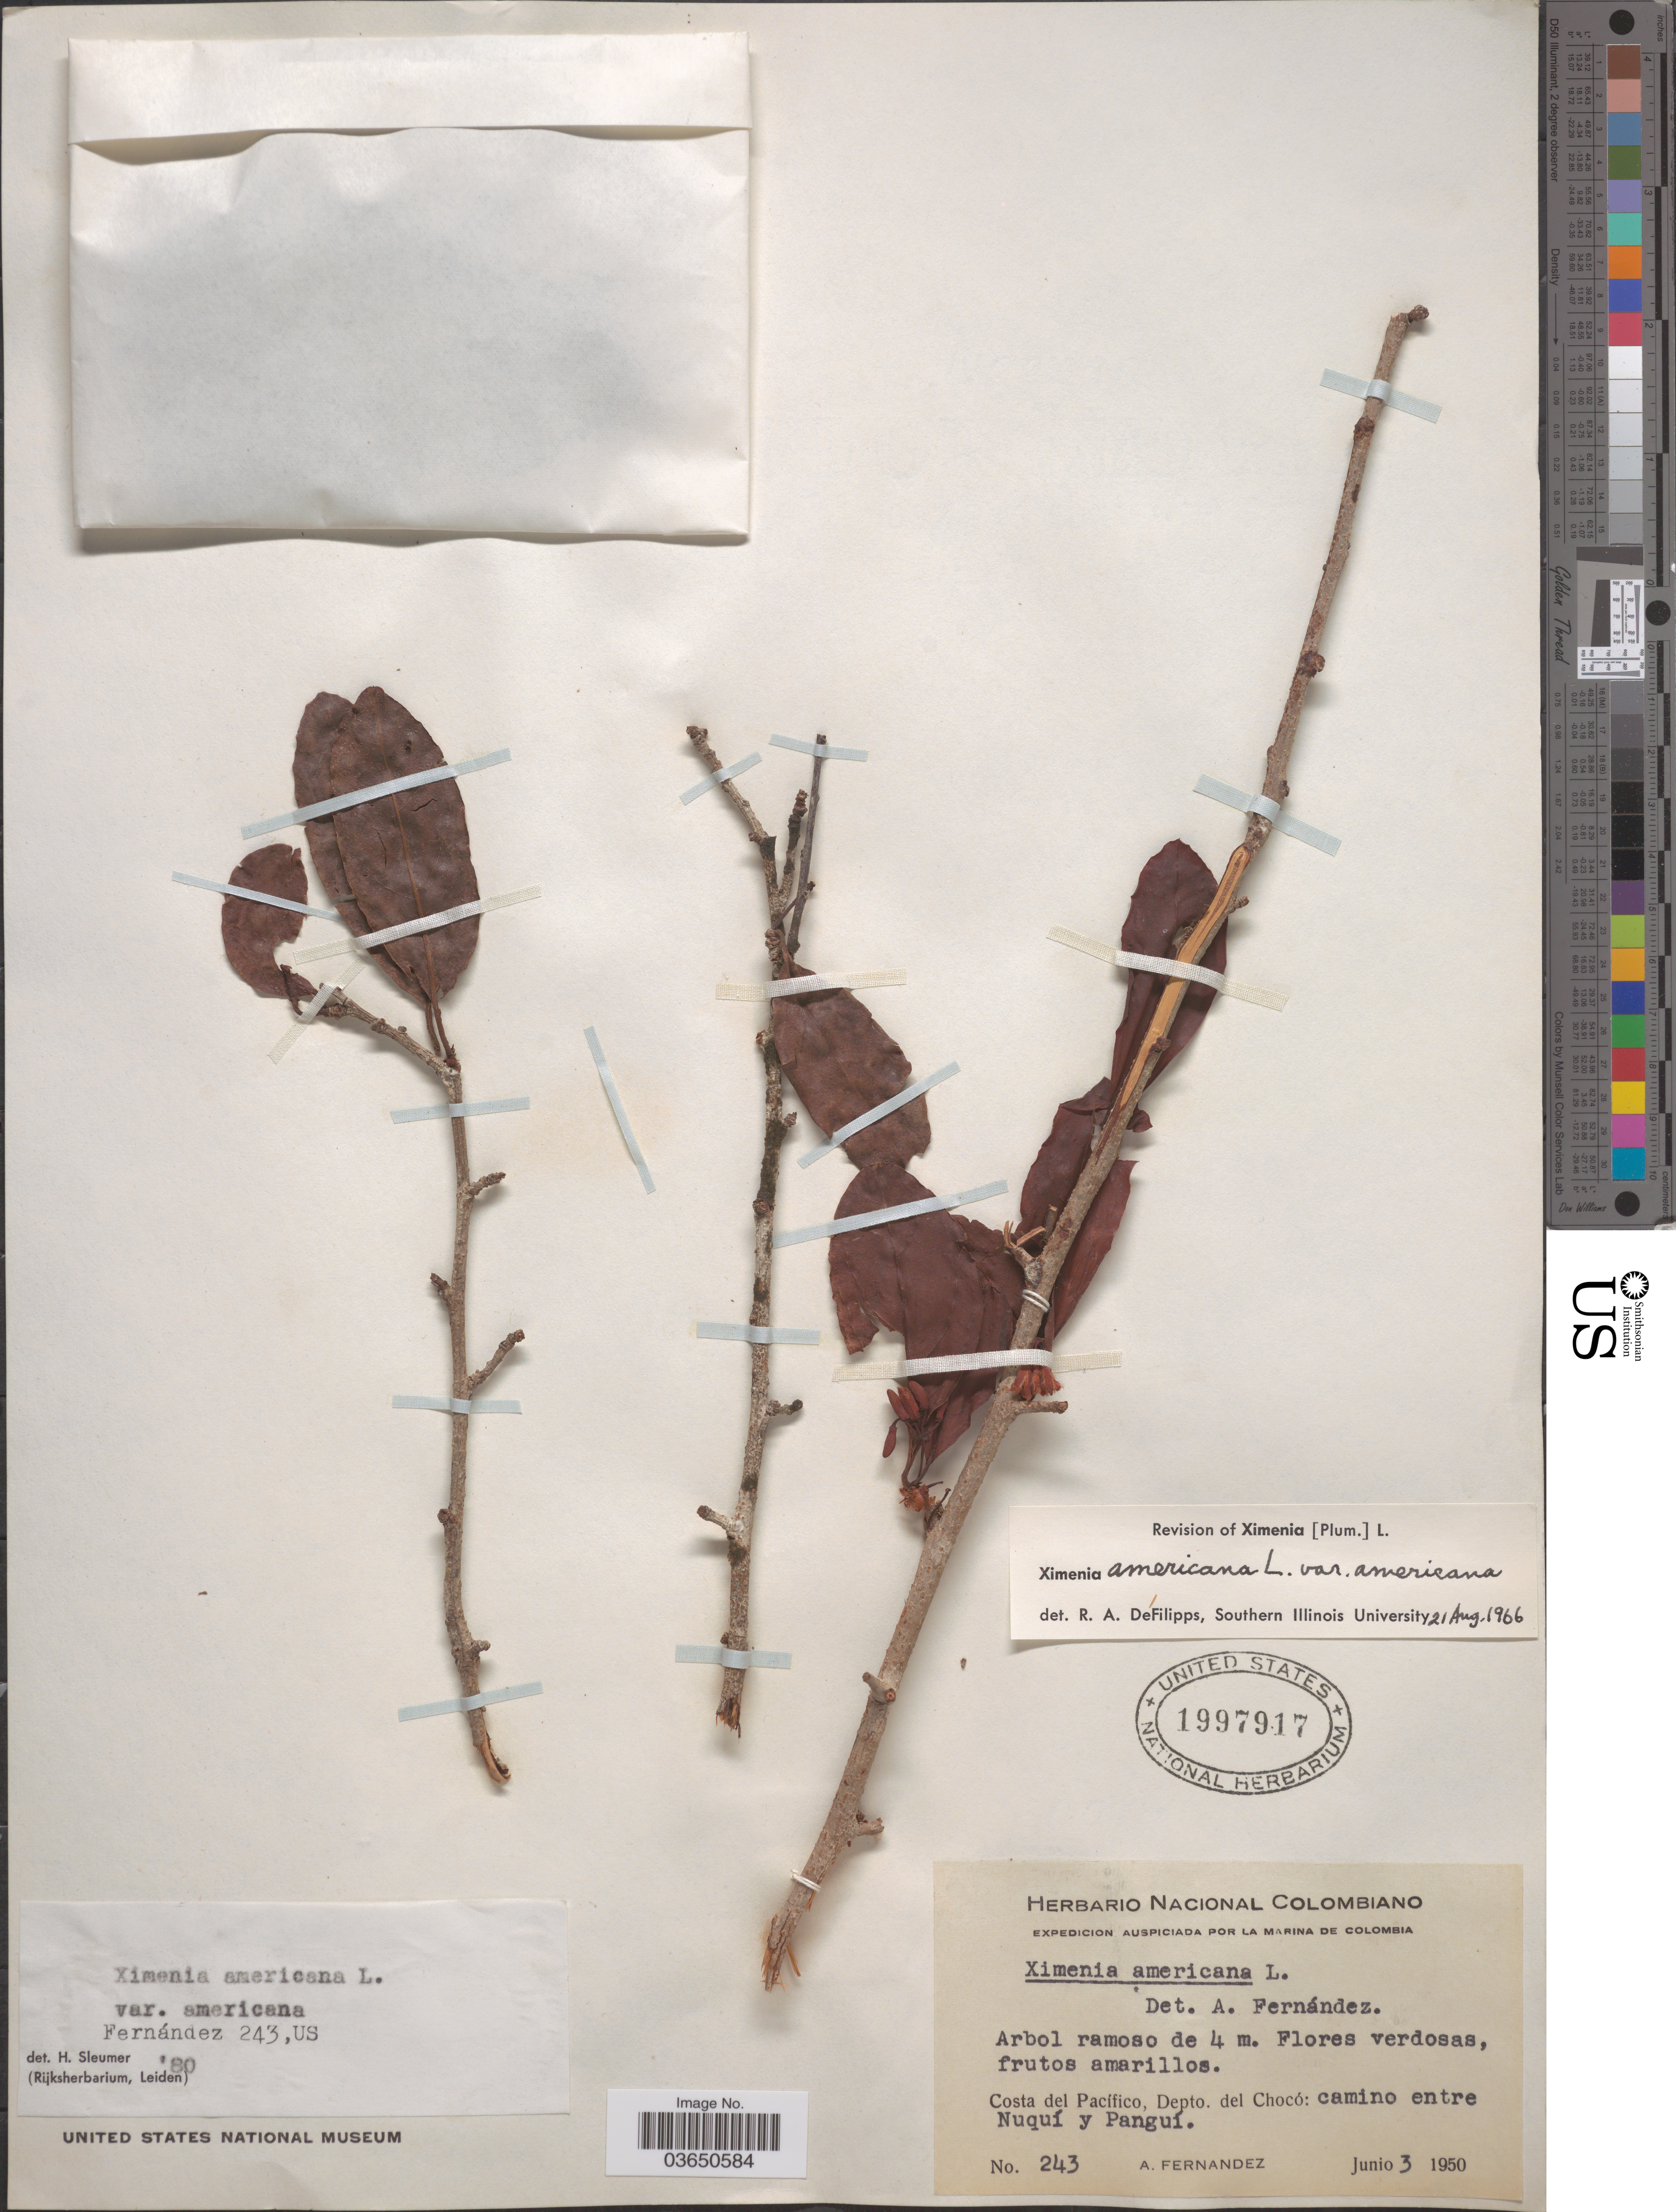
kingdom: Plantae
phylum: Tracheophyta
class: Magnoliopsida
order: Santalales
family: Ximeniaceae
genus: Ximenia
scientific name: Ximenia americana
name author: L.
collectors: A. Fernández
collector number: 243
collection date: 1950-06-03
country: Colombia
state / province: Chocó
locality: Costa del Pacífico, Depto. del Chocó: camino entre Nuquí y Panguí.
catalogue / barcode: US 1997917